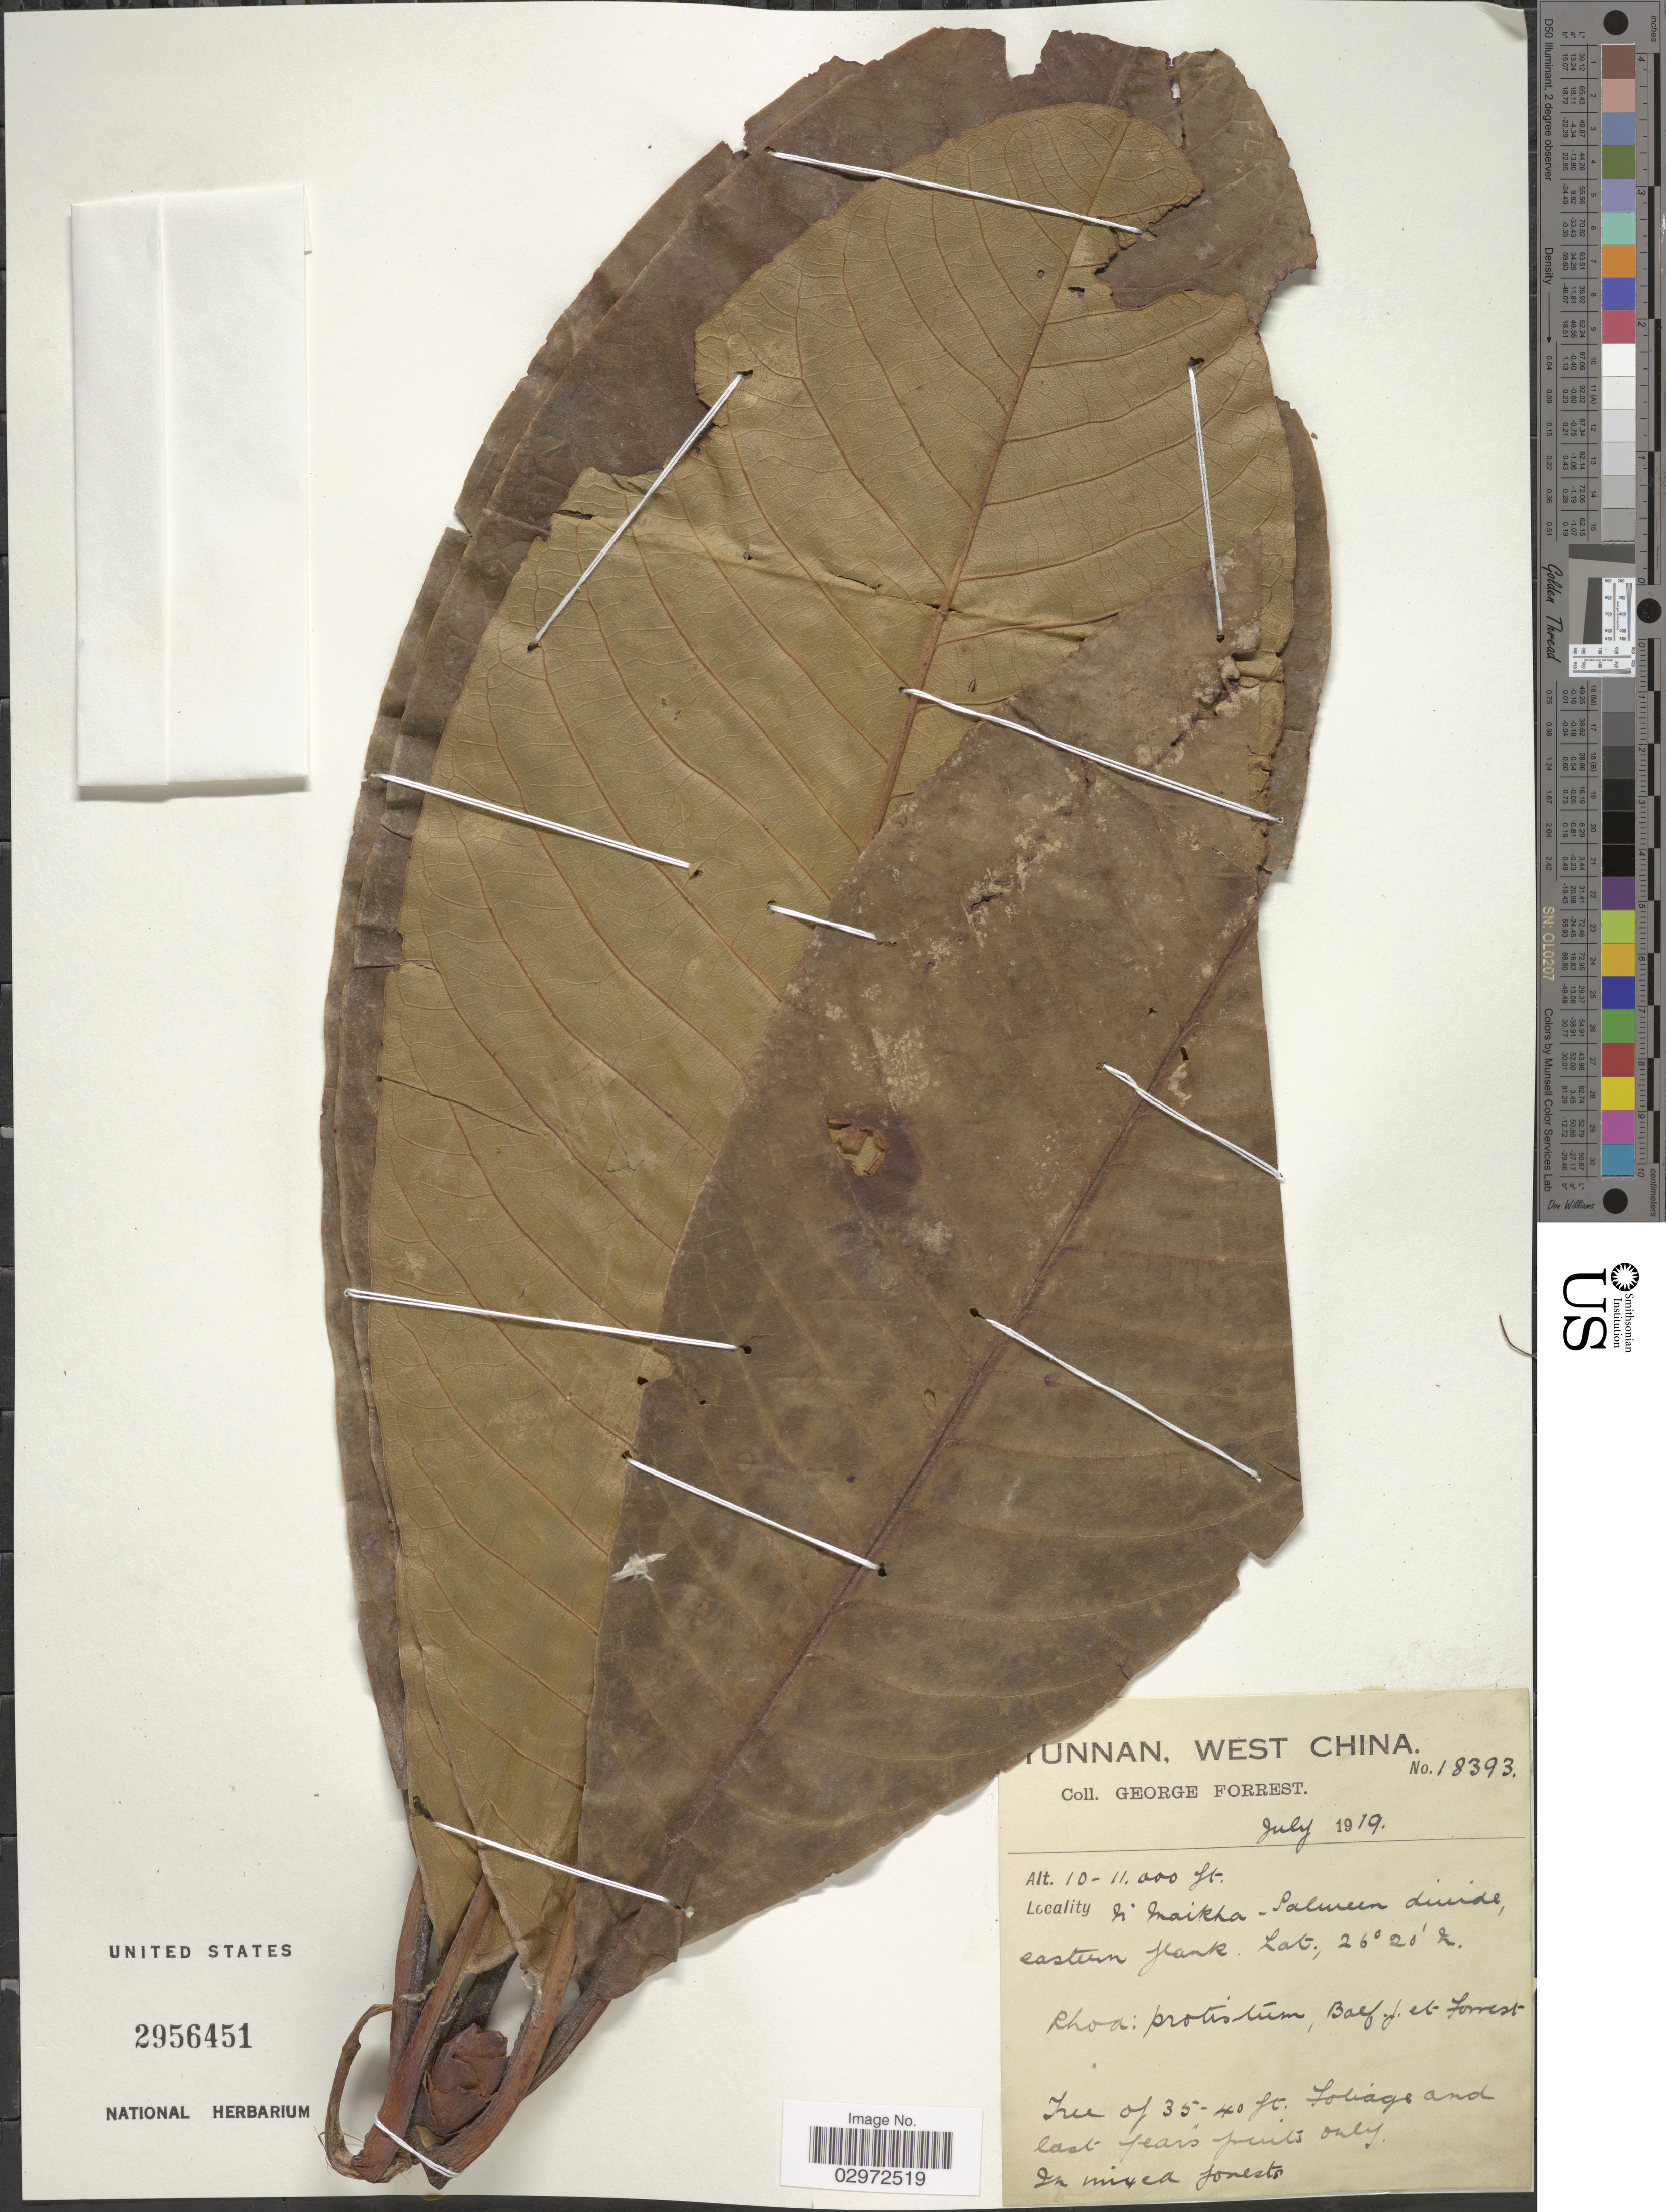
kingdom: Plantae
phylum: Tracheophyta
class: Magnoliopsida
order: Ericales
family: Ericaceae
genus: Rhododendron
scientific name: Rhododendron protistum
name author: Balf. f. & Forrest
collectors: G. Forrest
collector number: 18393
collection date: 1919-07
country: China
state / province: Yunnan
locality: West China, Maikla-Salween divide, eastern flank.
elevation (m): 3048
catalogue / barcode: US 2956451